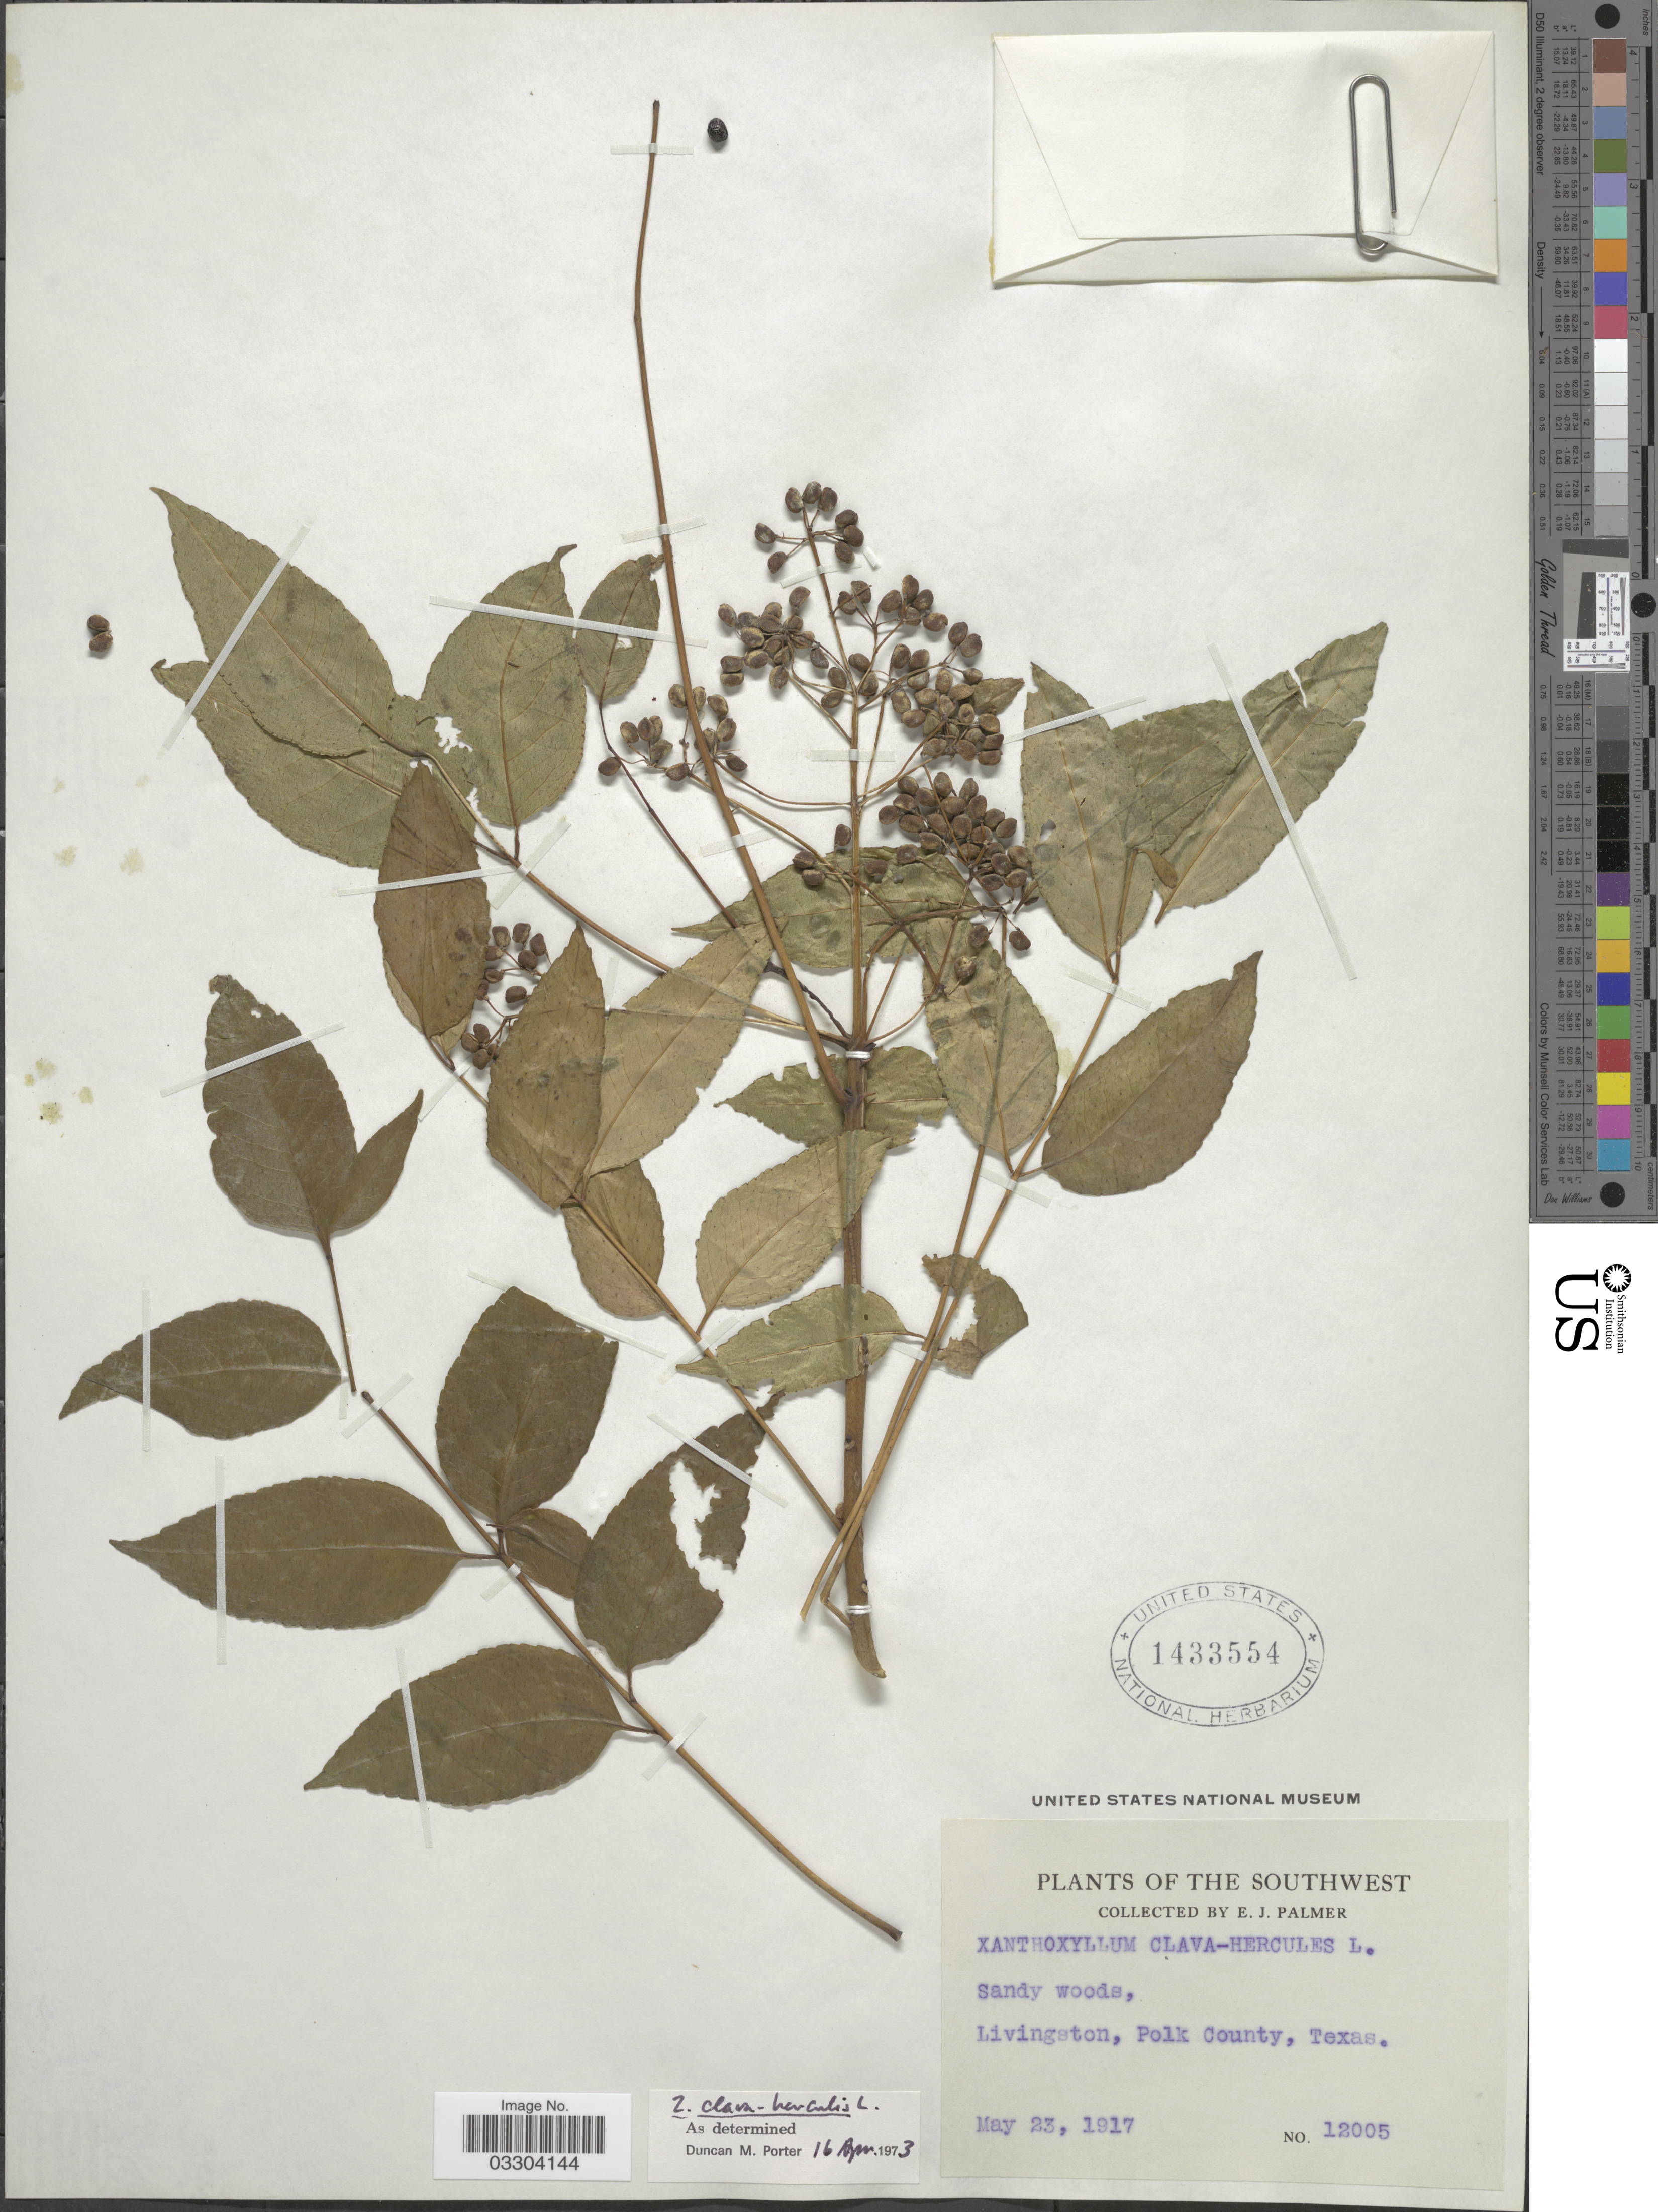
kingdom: Plantae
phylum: Tracheophyta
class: Magnoliopsida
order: Sapindales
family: Rutaceae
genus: Zanthoxylum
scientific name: Zanthoxylum clava-herculis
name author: L.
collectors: E. J. Palmer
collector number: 12005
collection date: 1917-05-23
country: United States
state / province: Texas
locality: The Southwest, Sandy woods, Livingston, Polk County.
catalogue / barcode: US 1433554